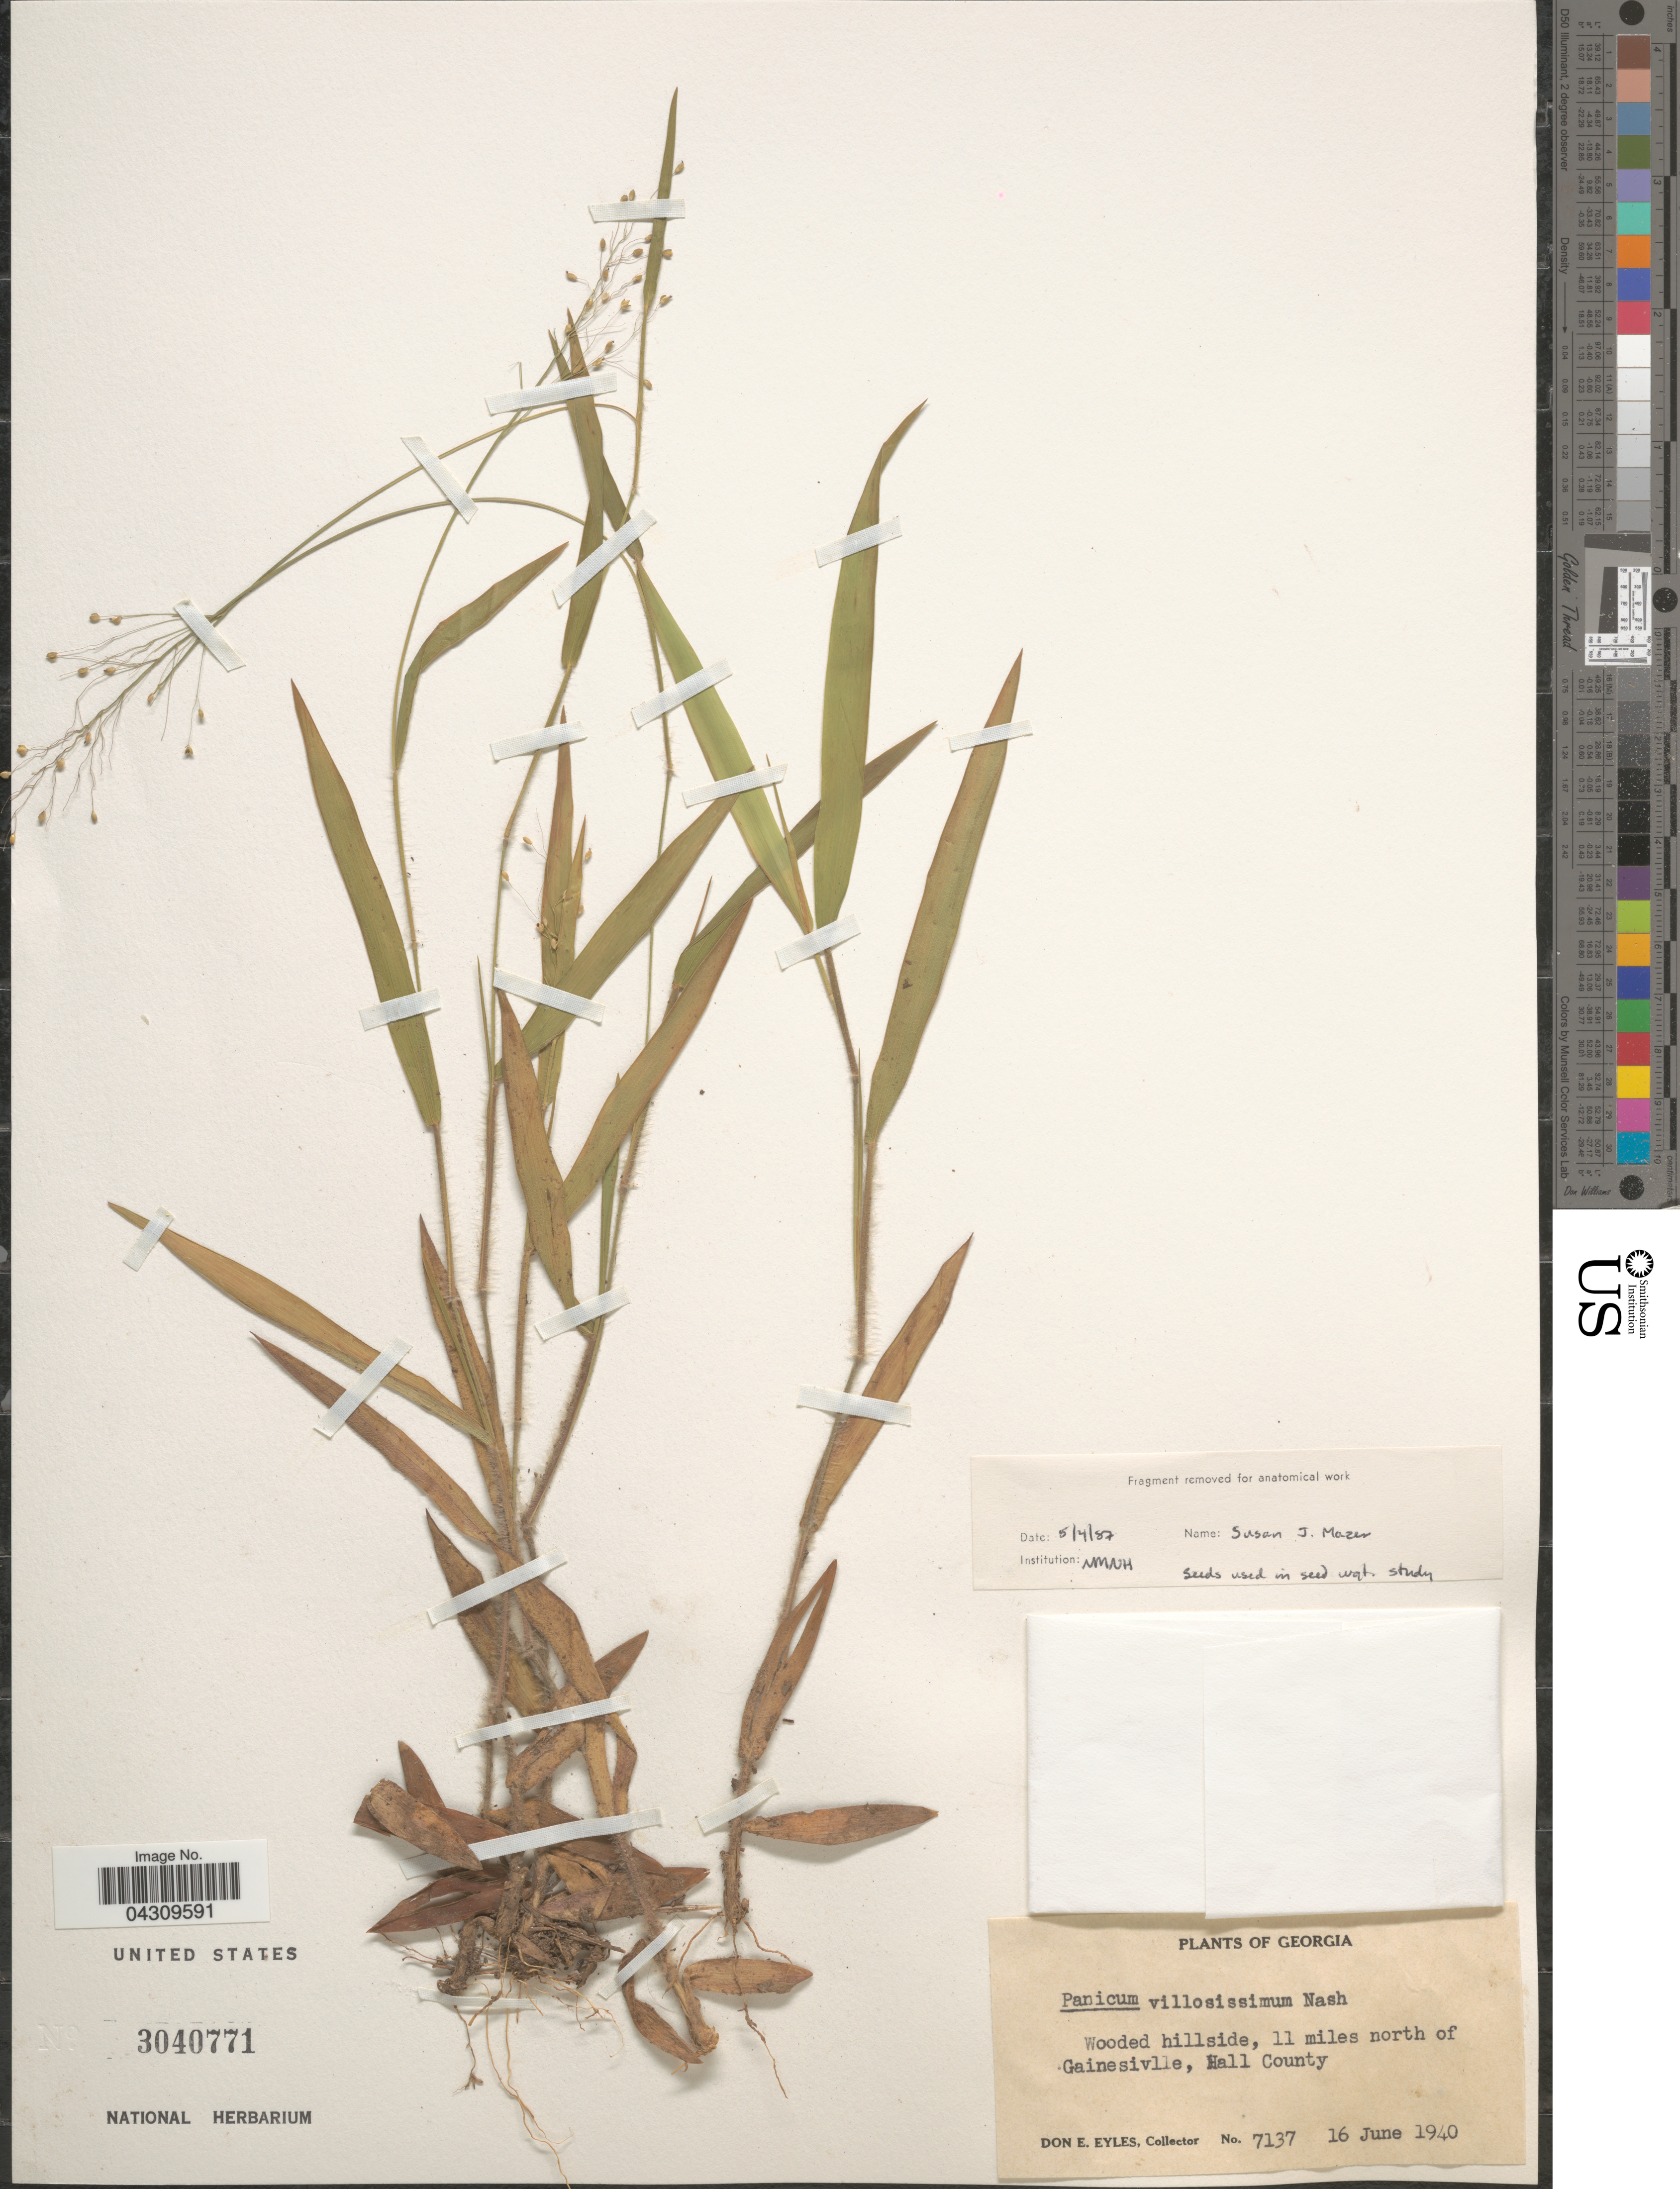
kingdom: Plantae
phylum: Tracheophyta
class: Liliopsida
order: Poales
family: Poaceae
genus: Dichanthelium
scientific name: Dichanthelium acuminatum var. acuminatum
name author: (Sw.) Gould & C.A. Clark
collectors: D. Eyles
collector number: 7137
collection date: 1940-06-16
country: United States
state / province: Georgia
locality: Wooded hillside, 11 miles north of Gainesville, Hall County.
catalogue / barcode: US 3040771